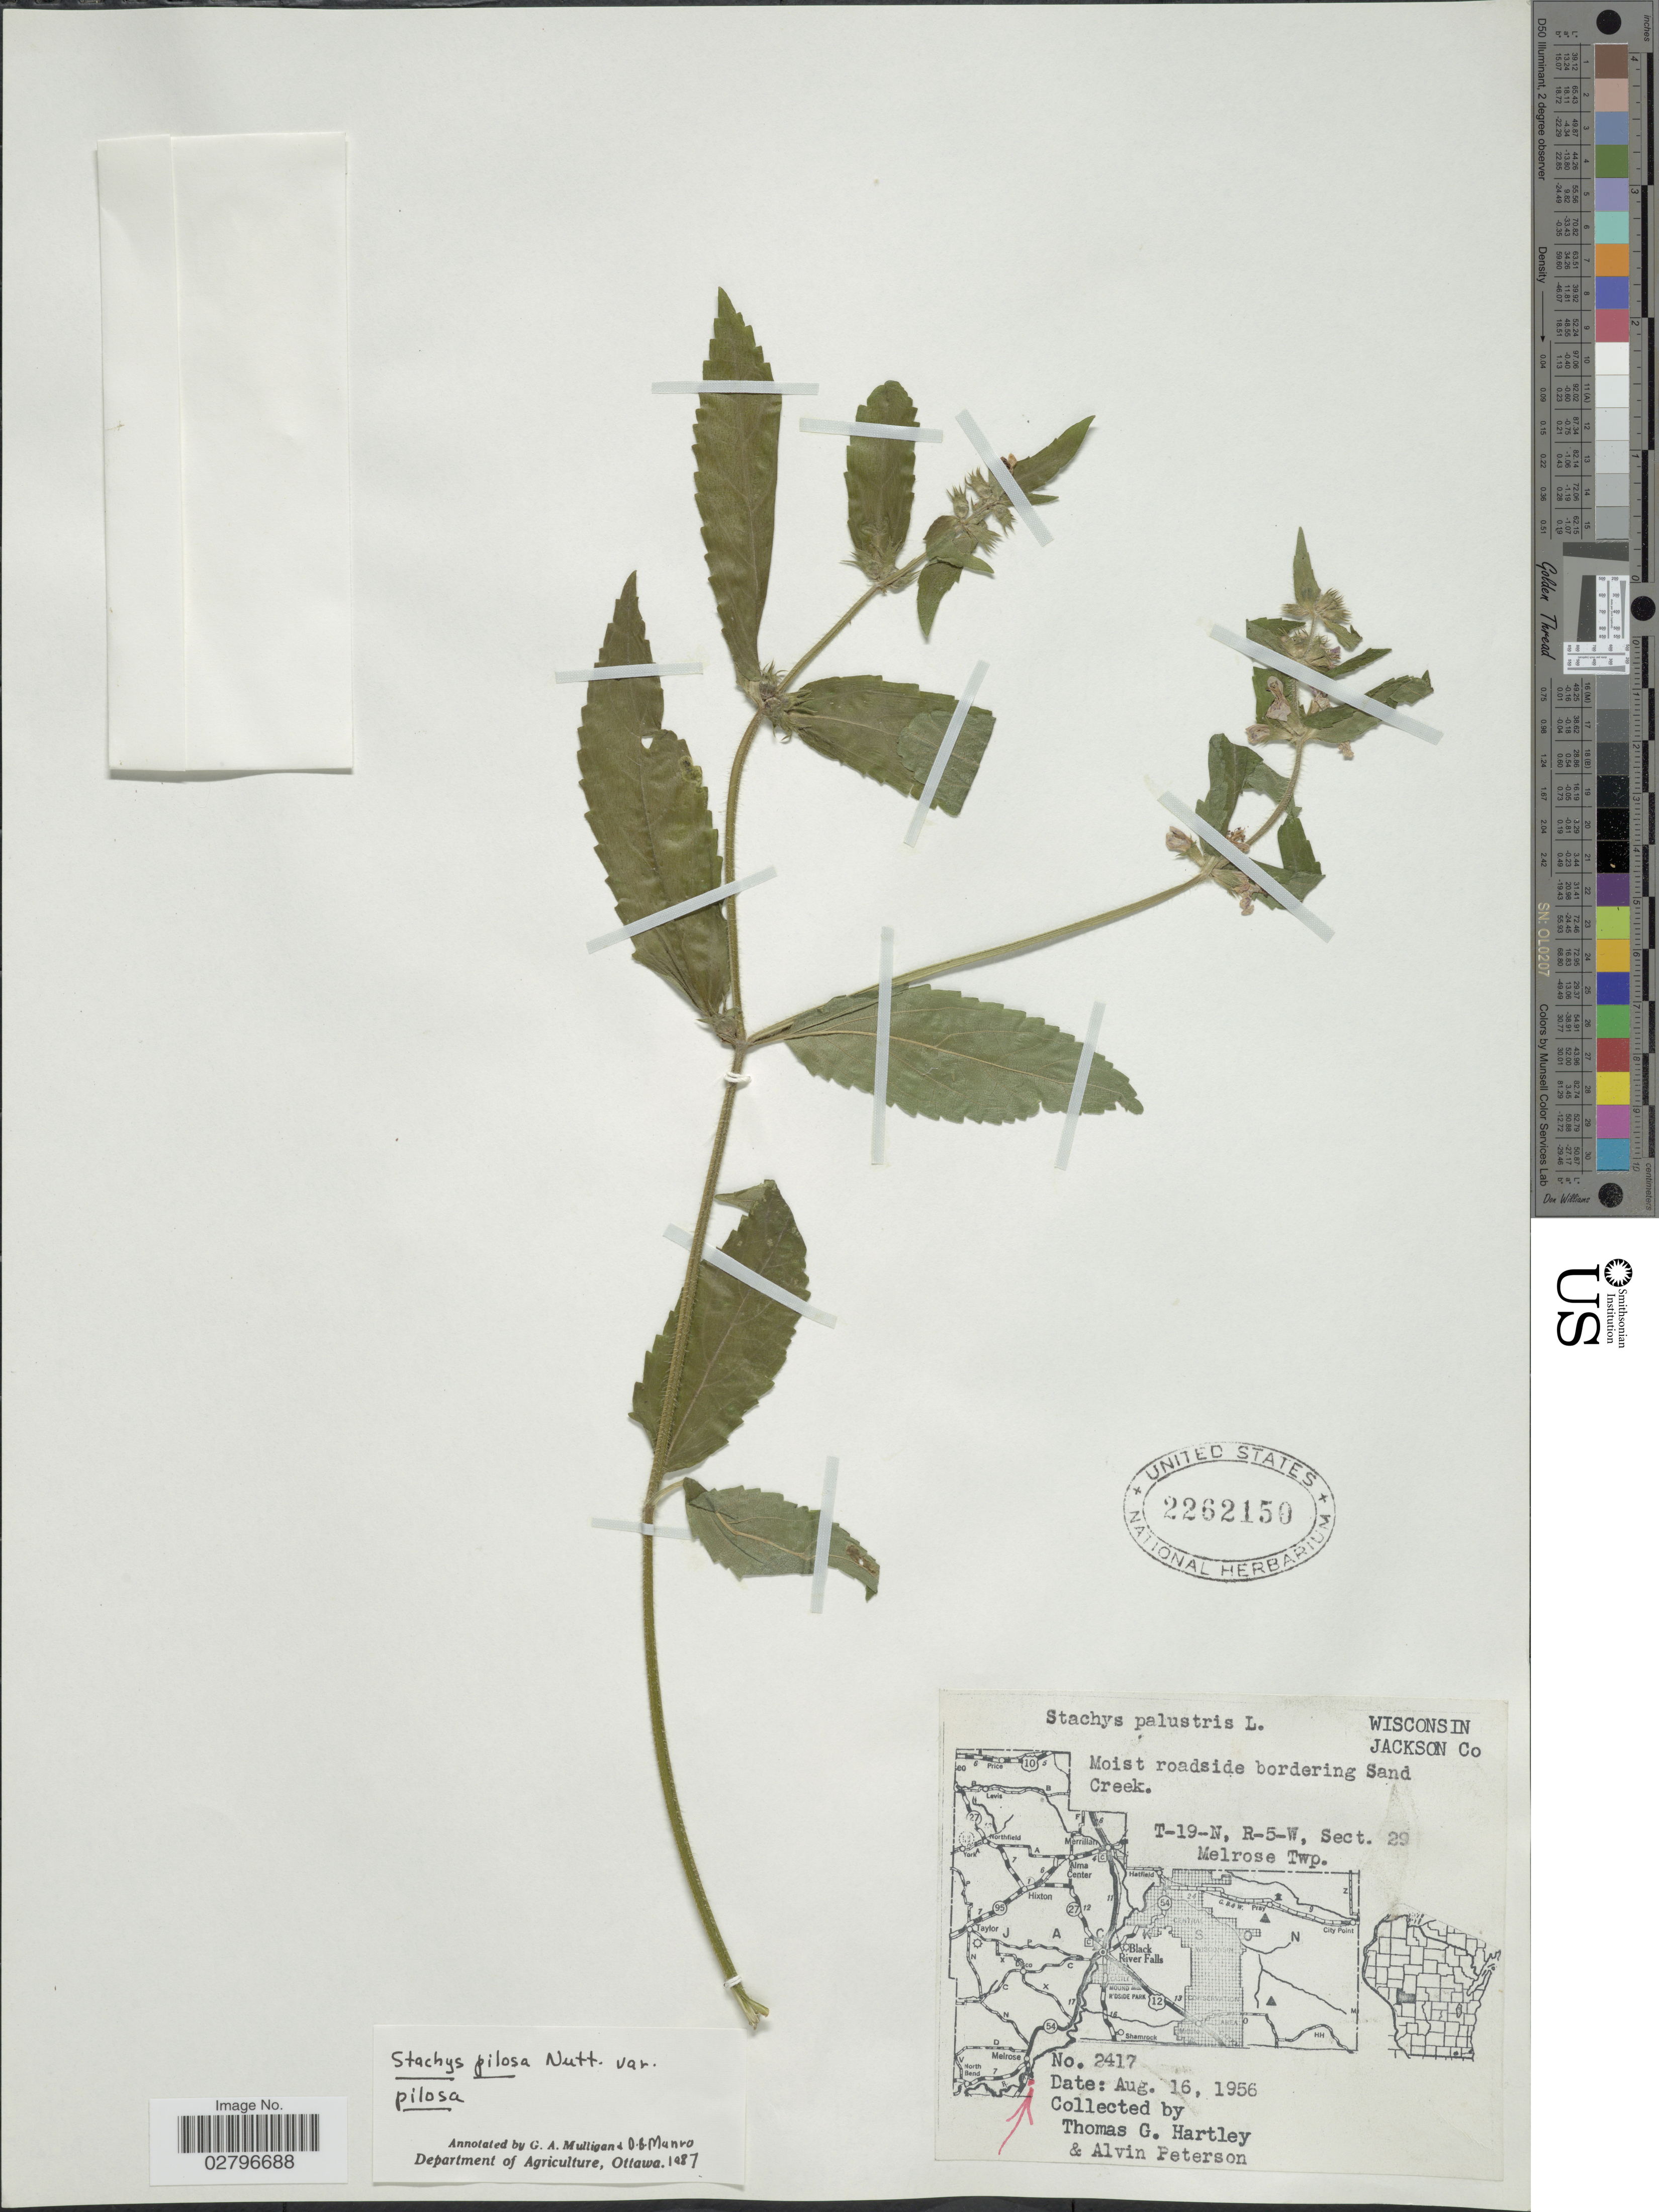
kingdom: Plantae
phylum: Tracheophyta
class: Magnoliopsida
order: Lamiales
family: Lamiaceae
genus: Stachys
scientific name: Stachys pilosa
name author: Nutt.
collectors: T. G. Hartley & A. M. Peterson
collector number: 2417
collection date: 1956-08-16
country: United States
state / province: Wisconsin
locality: Jackson Co. Moist roadside bordering Sand Creek. T-19-N, R-5-W, Sect. 29, Melrose Twp.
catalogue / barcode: US 2262150